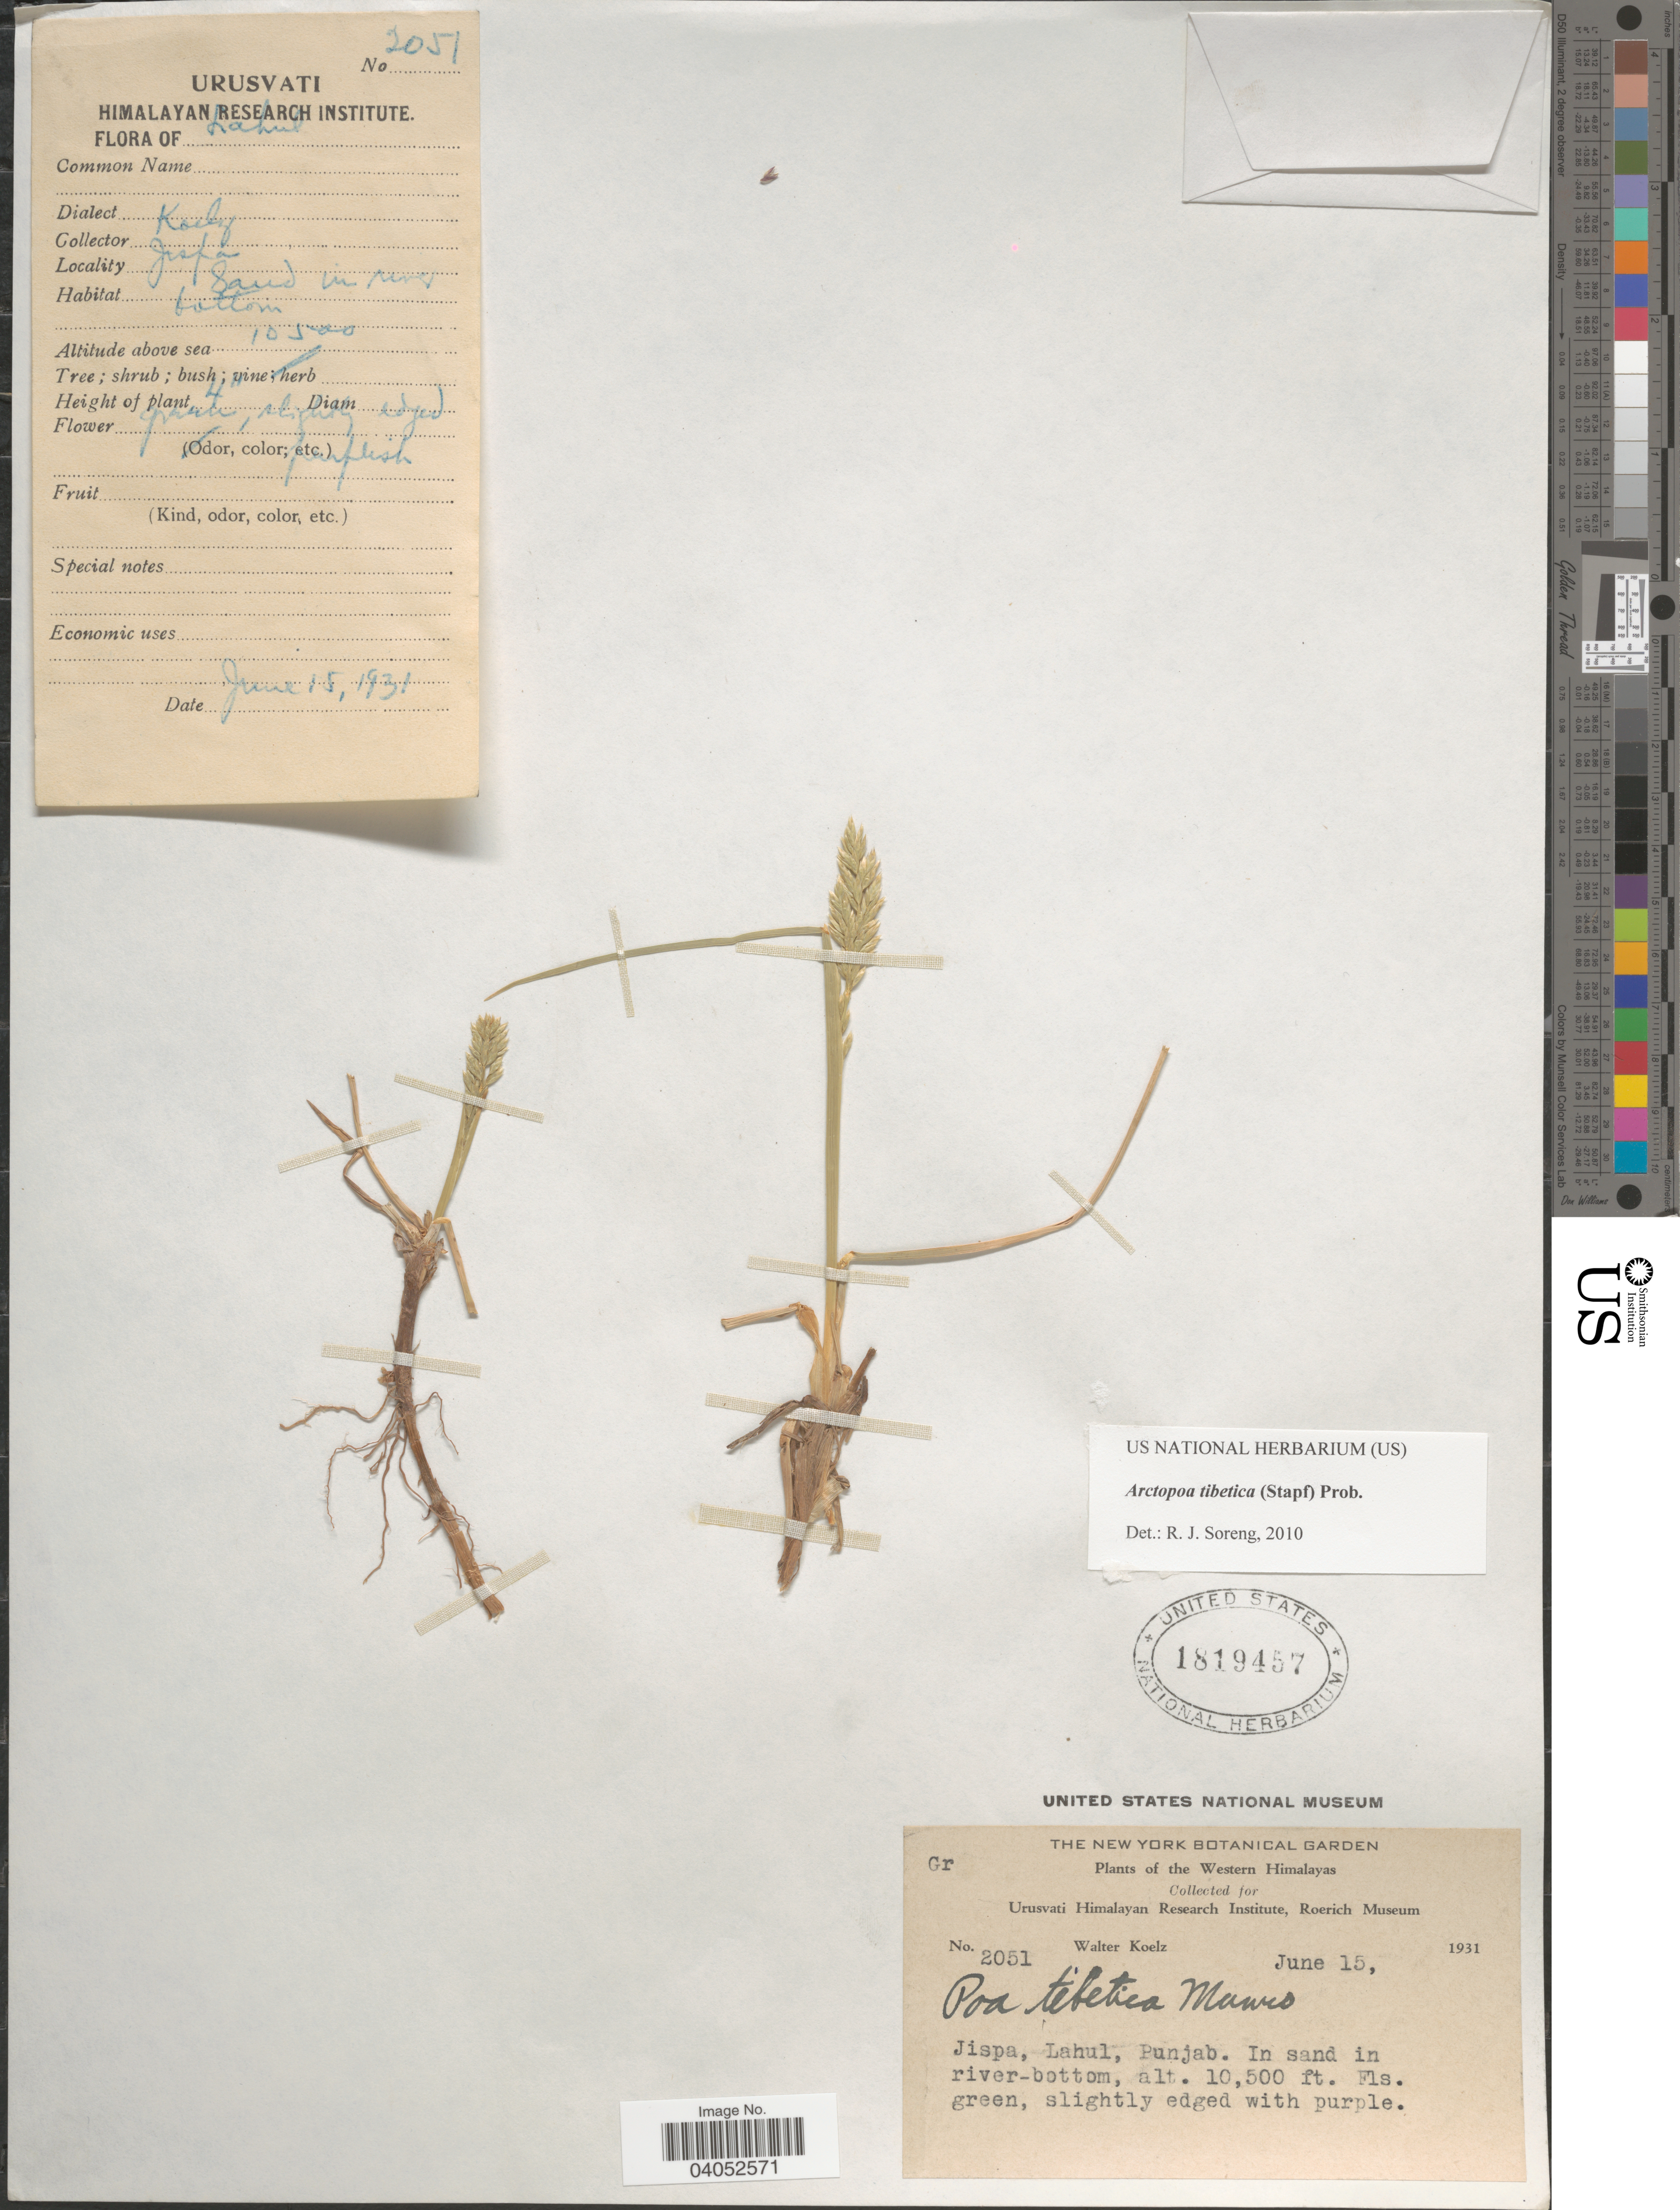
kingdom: Plantae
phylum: Tracheophyta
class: Liliopsida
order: Poales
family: Poaceae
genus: Arctopoa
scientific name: Arctopoa tibetica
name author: (Munro ex Stapf) Prob.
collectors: W. N. Koelz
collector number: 2051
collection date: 1931-06-15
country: India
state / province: Punjab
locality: Western Himalayas. Jispa, Lahul, Punjab. In sand in river-bottom.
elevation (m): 3200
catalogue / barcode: US 1819457